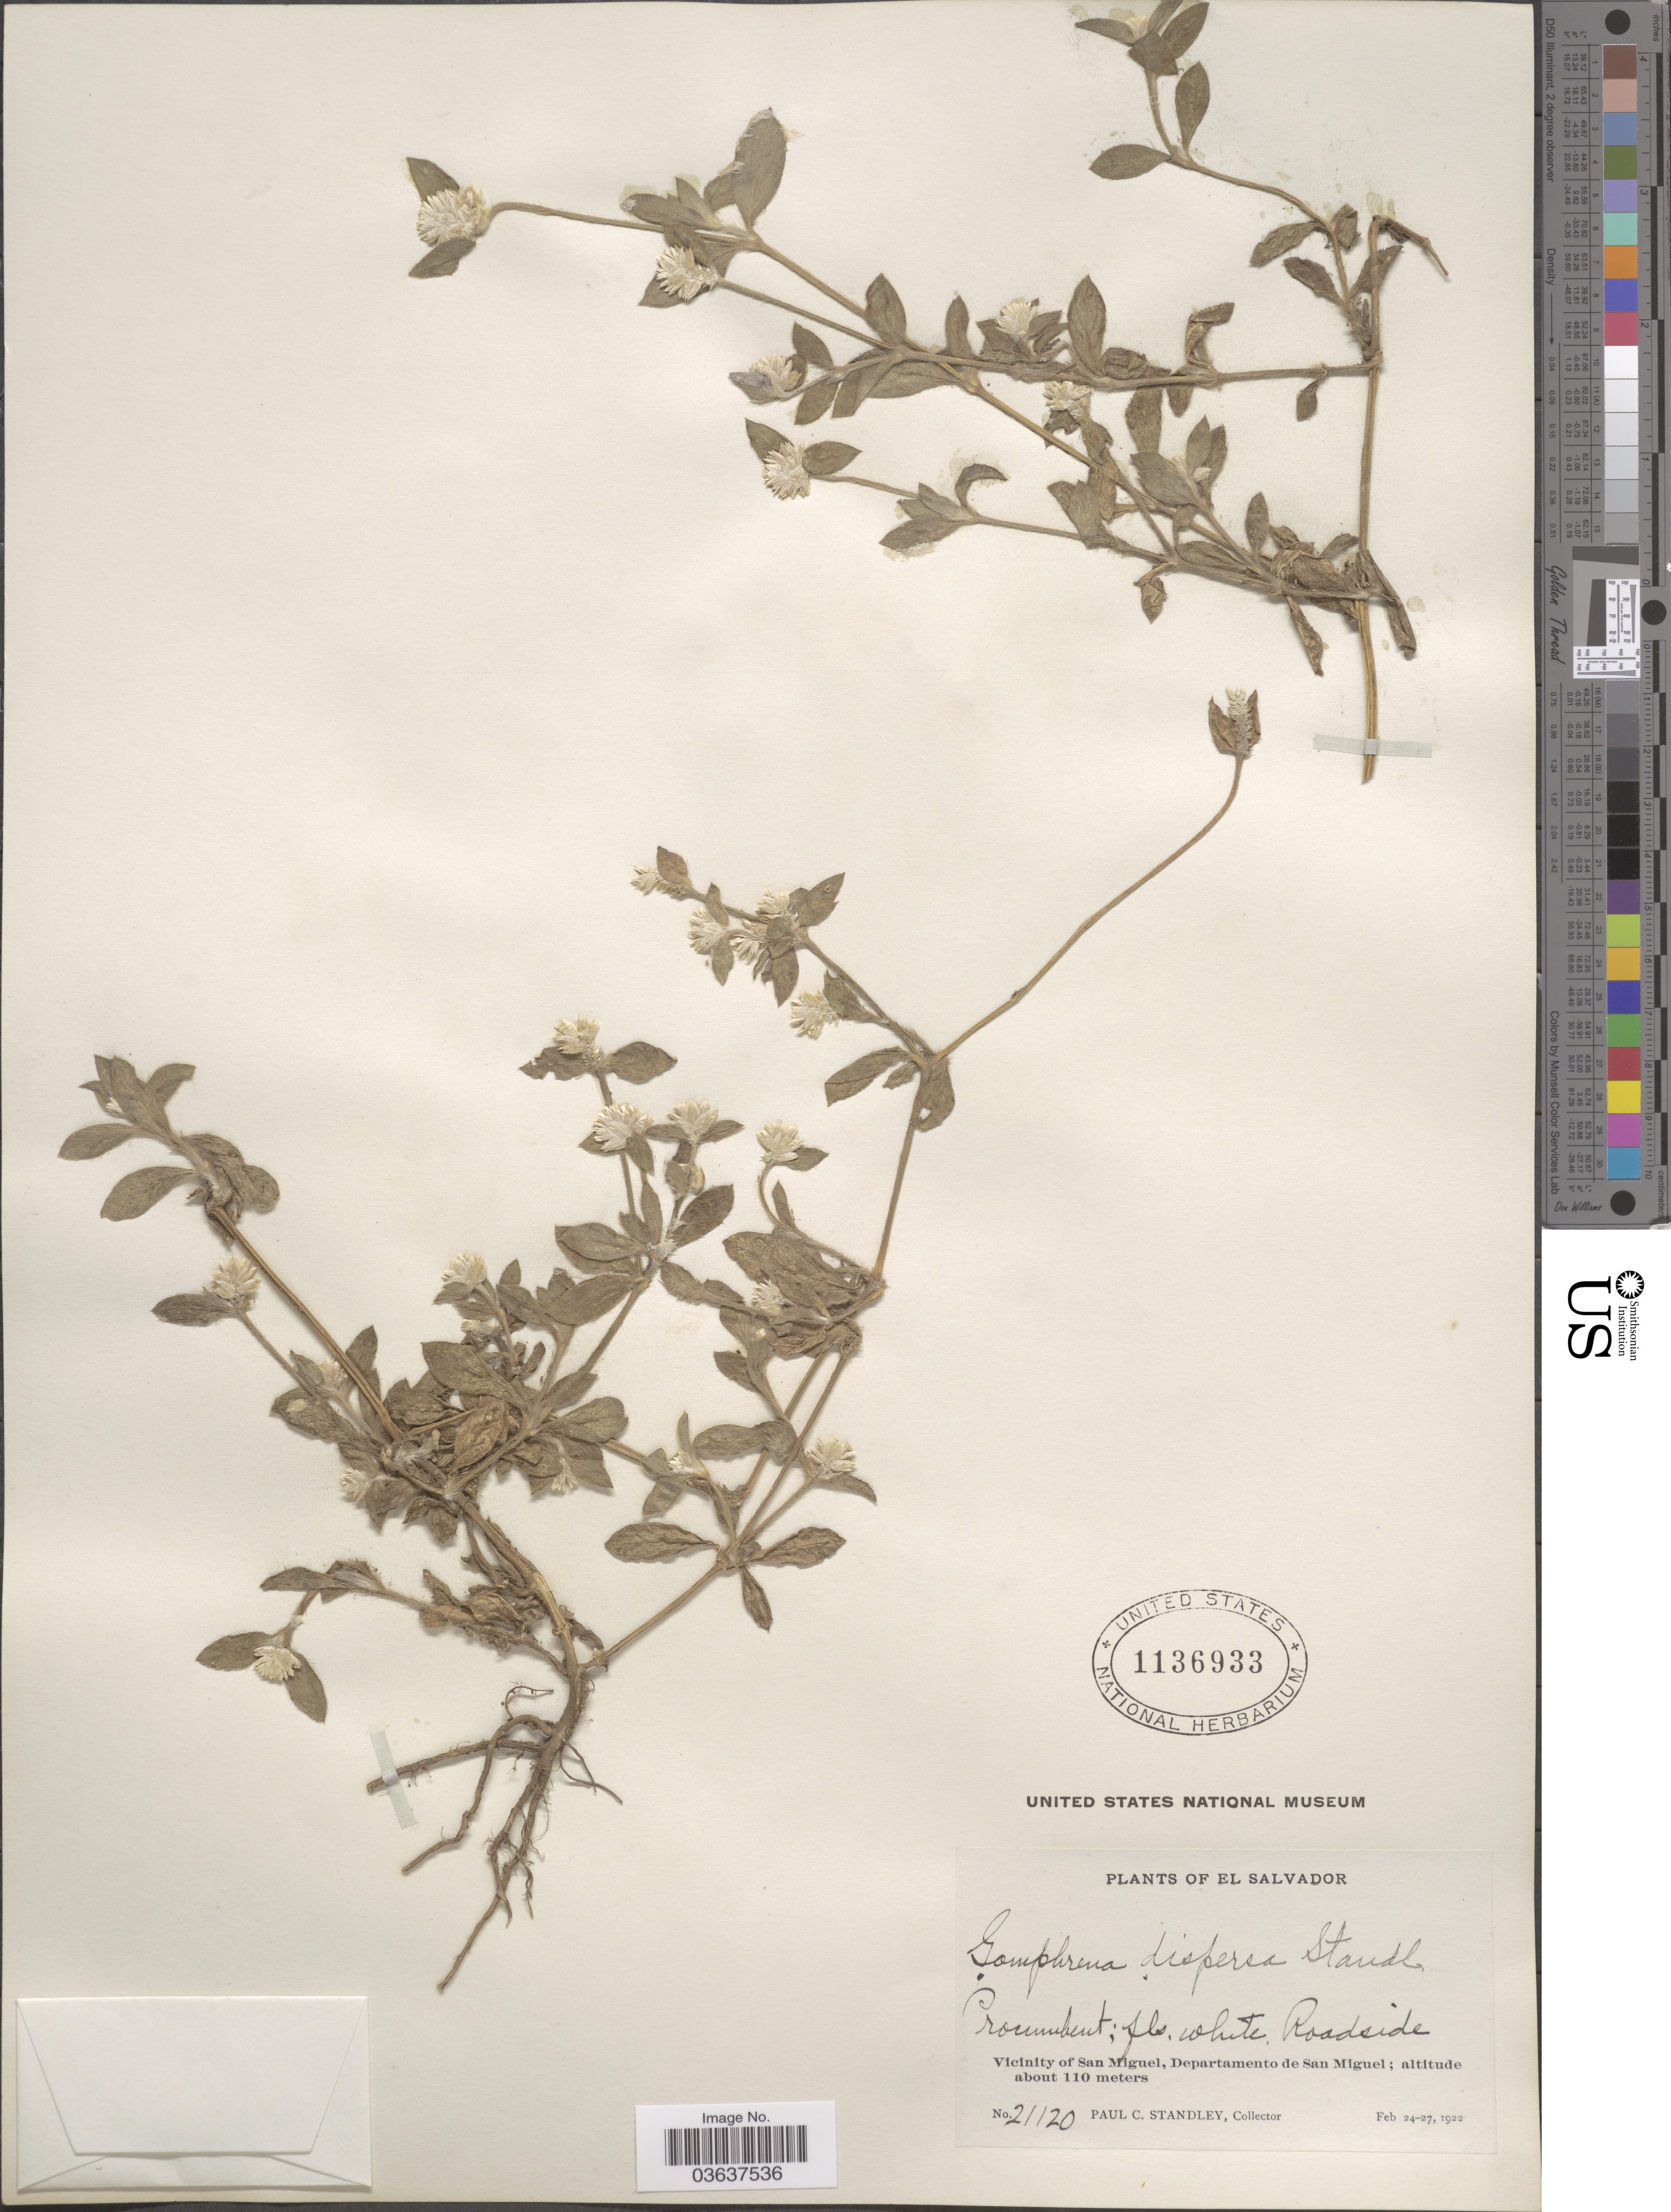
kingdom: Plantae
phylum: Tracheophyta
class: Magnoliopsida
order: Caryophyllales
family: Amaranthaceae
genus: Gomphrena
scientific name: Gomphrena dispersa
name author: Standl.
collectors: P. C. Standley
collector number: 21120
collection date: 1922-02-24/1922-02-27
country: El Salvador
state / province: San Miguel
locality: Vicinity of San Miguel, Departamento de San Miguel.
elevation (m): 110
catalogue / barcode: US 1136933